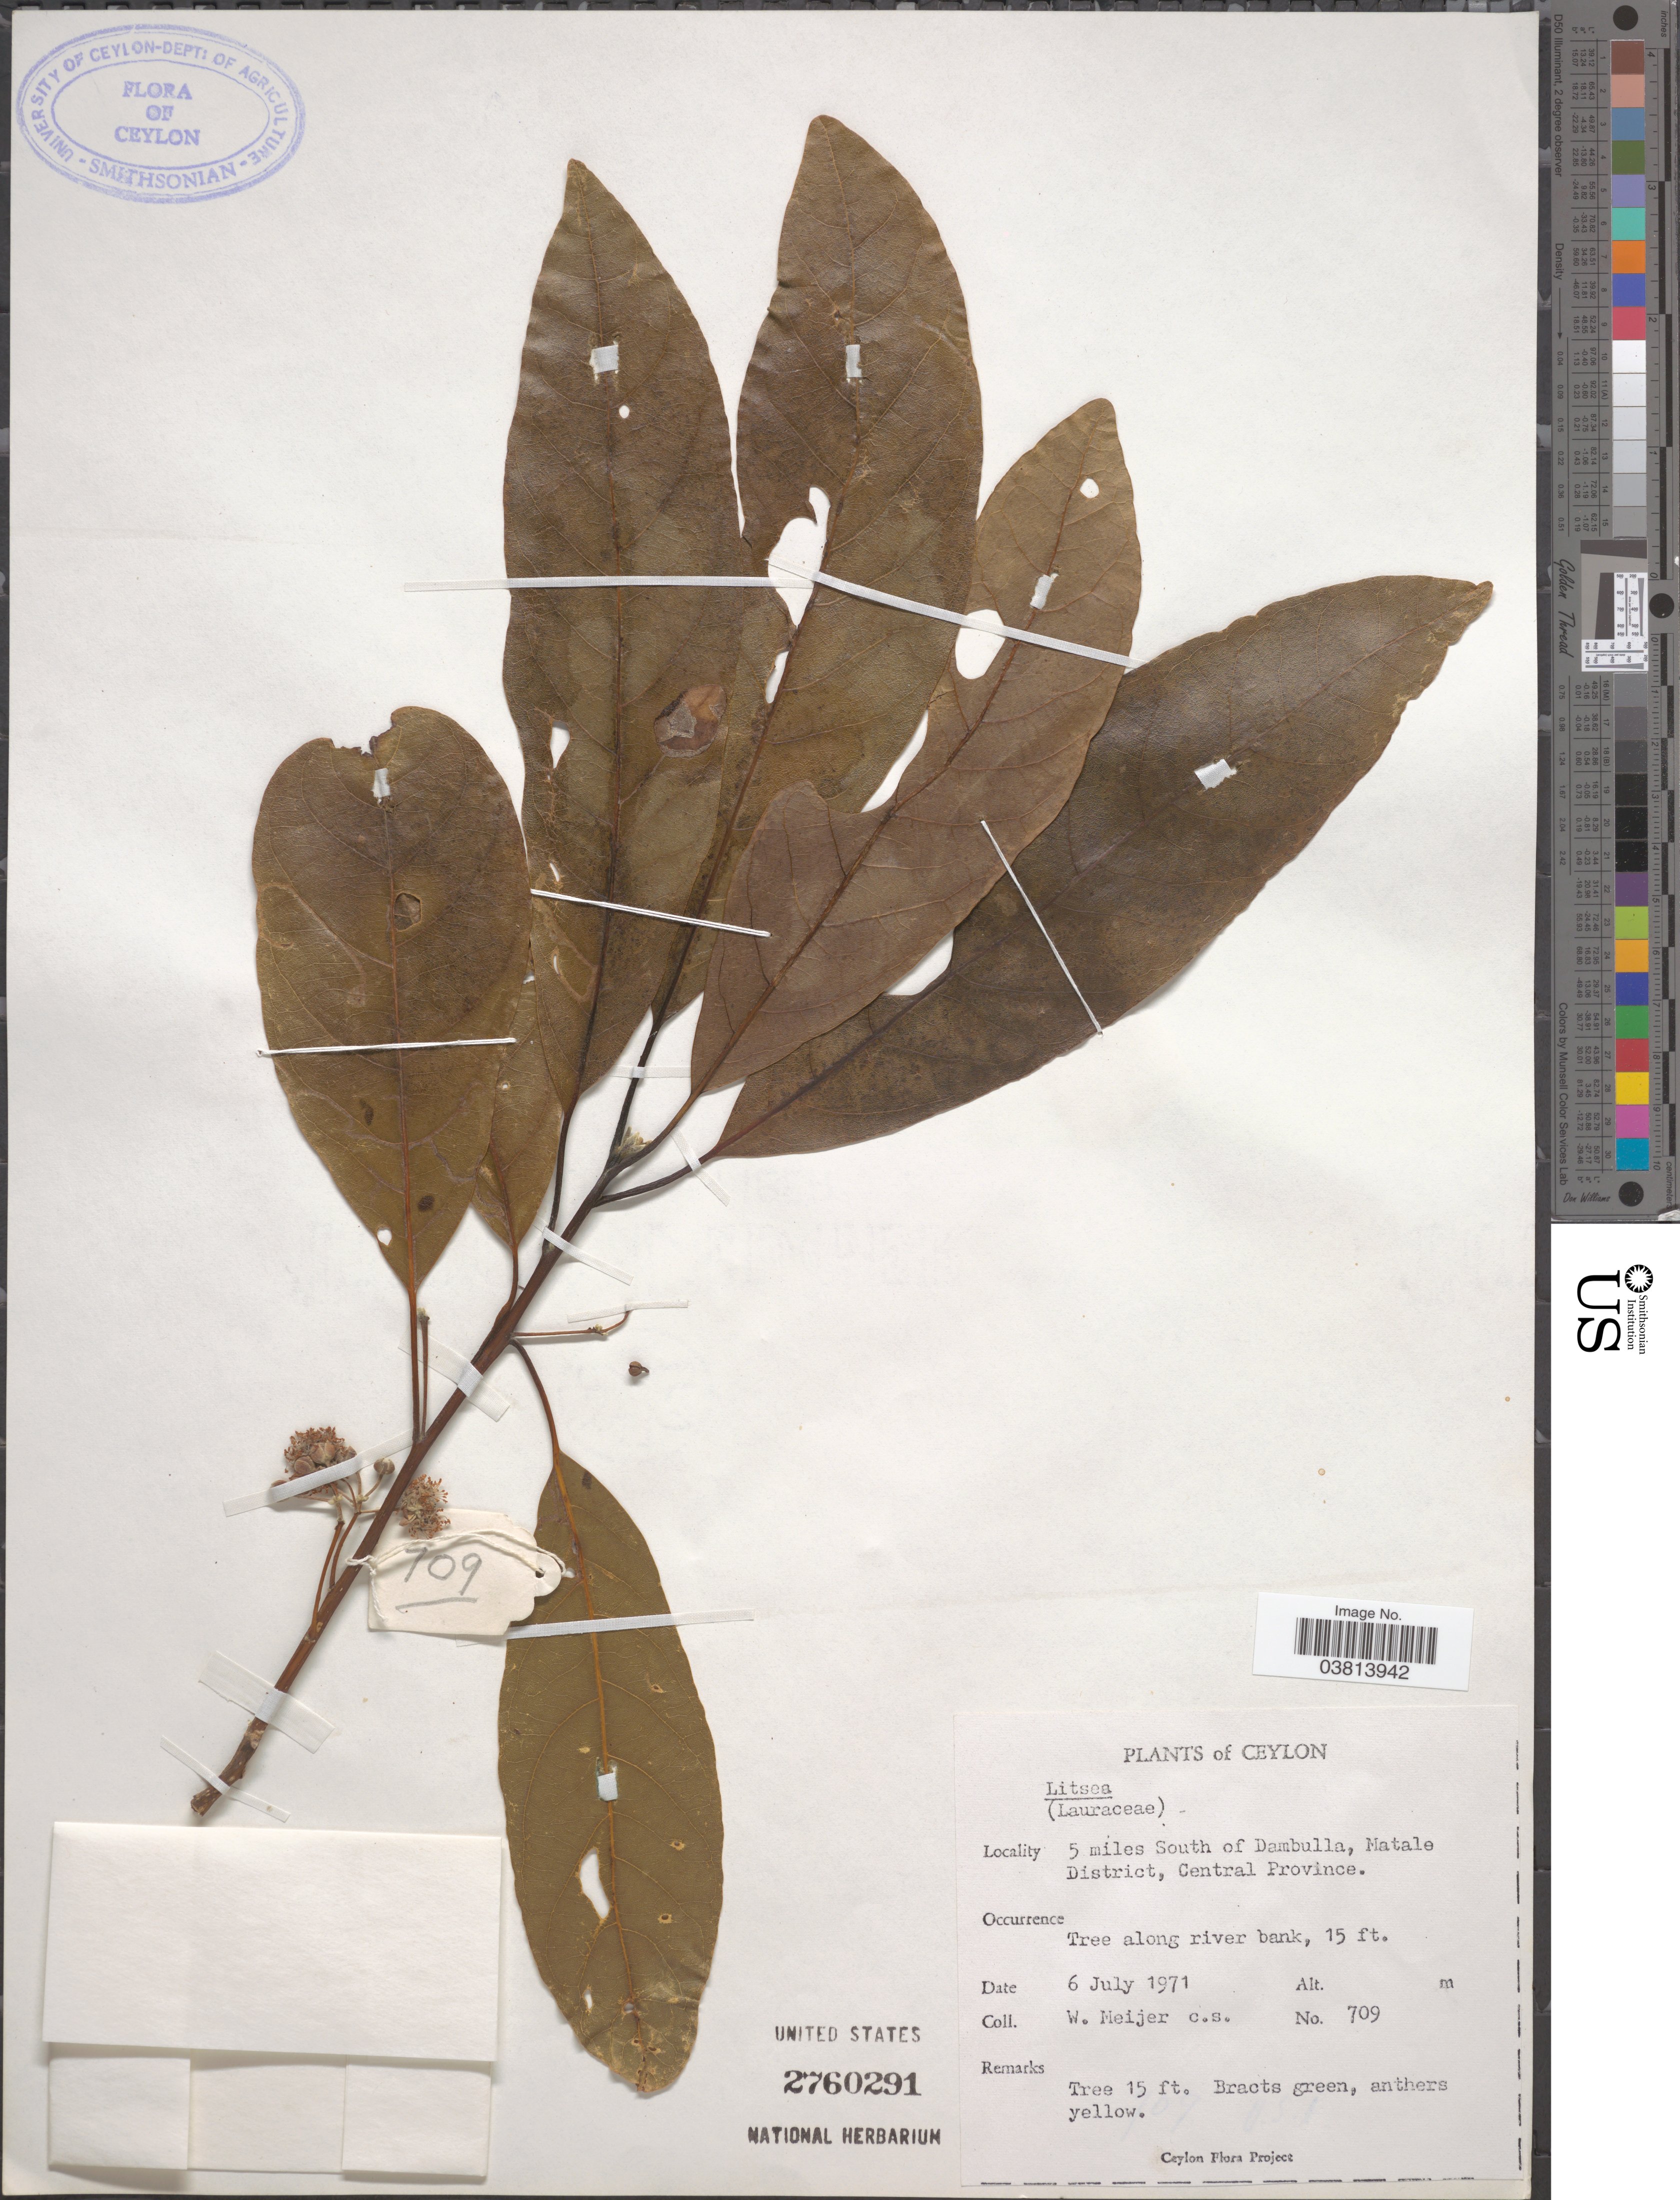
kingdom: Plantae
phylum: Tracheophyta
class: Magnoliopsida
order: Laurales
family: Lauraceae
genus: Litsea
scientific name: Litsea sp.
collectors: W. Meijer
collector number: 709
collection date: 1971-07-06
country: Sri Lanka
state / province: Central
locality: Ceylon. 5 miles South of Dambulla, Matale District.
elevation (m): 5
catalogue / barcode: US 2760291